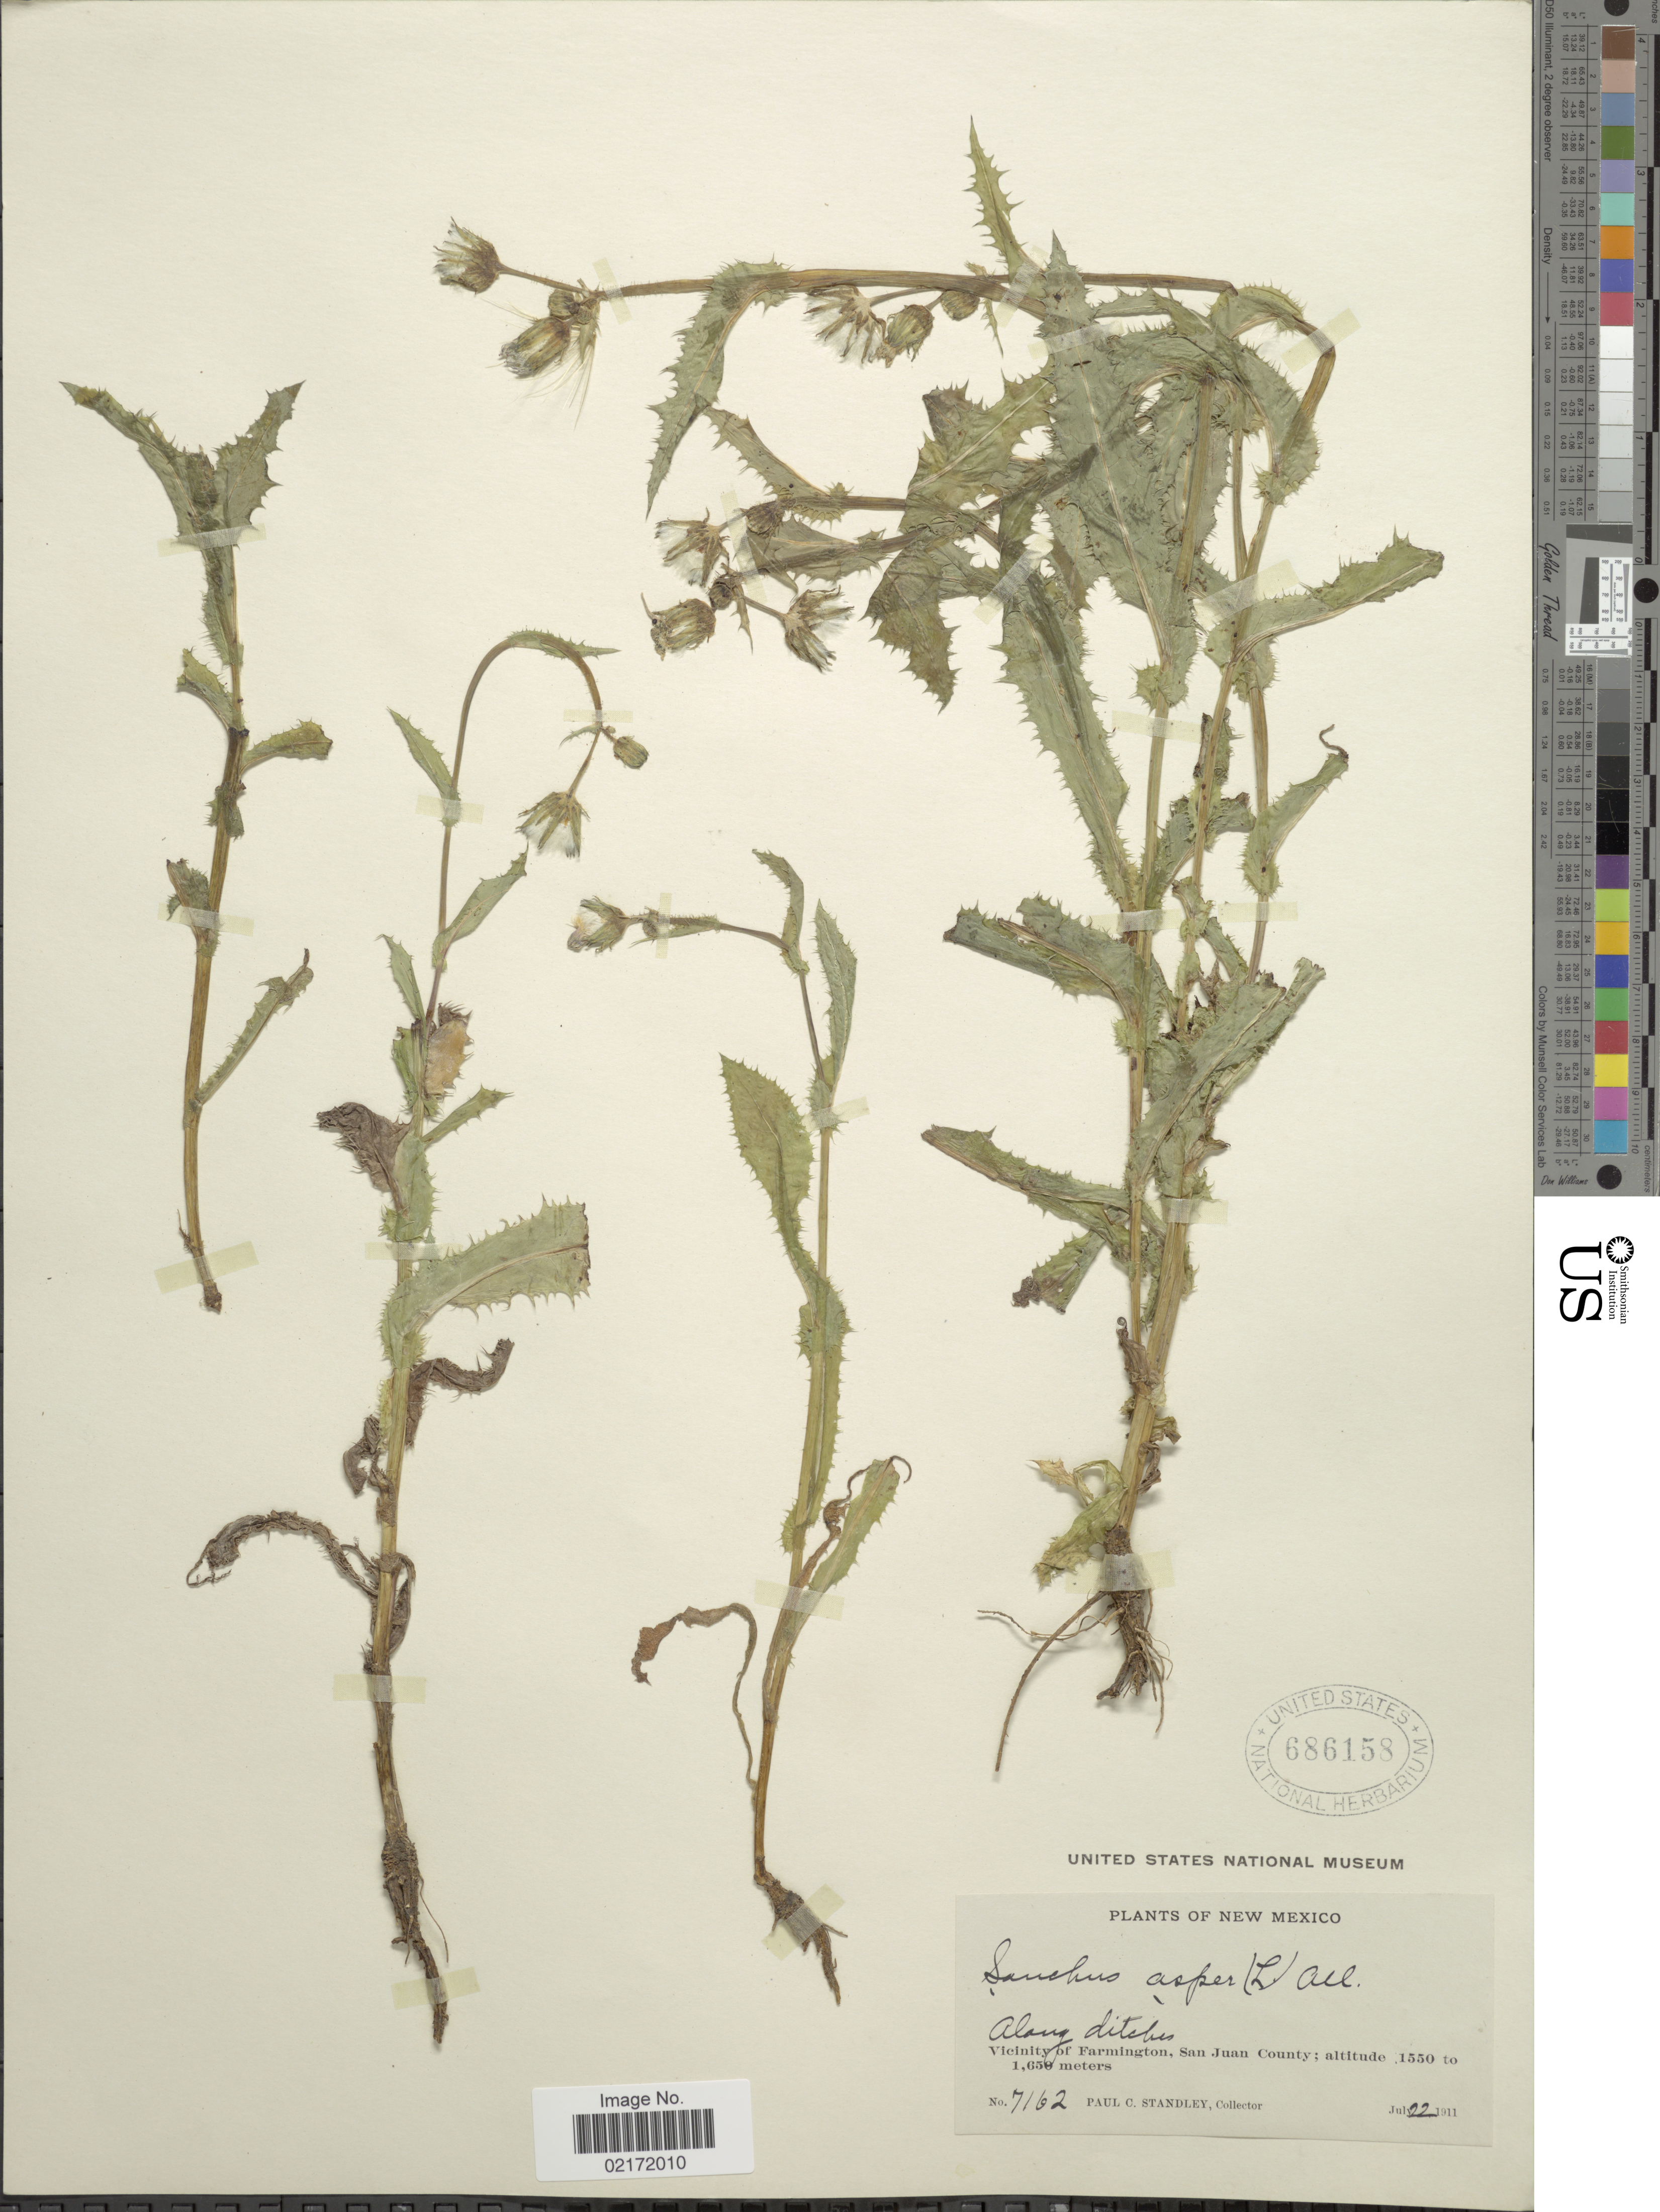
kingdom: Plantae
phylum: Tracheophyta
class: Magnoliopsida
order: Asterales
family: Asteraceae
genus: Sonchus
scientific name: Sonchus asper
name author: (L.) Hill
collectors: P. C. Standley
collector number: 7162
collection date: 1911-07-22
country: United States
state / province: New Mexico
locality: Along ditches. Vicinity of Farmington, San Juan County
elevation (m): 1550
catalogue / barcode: US 686158